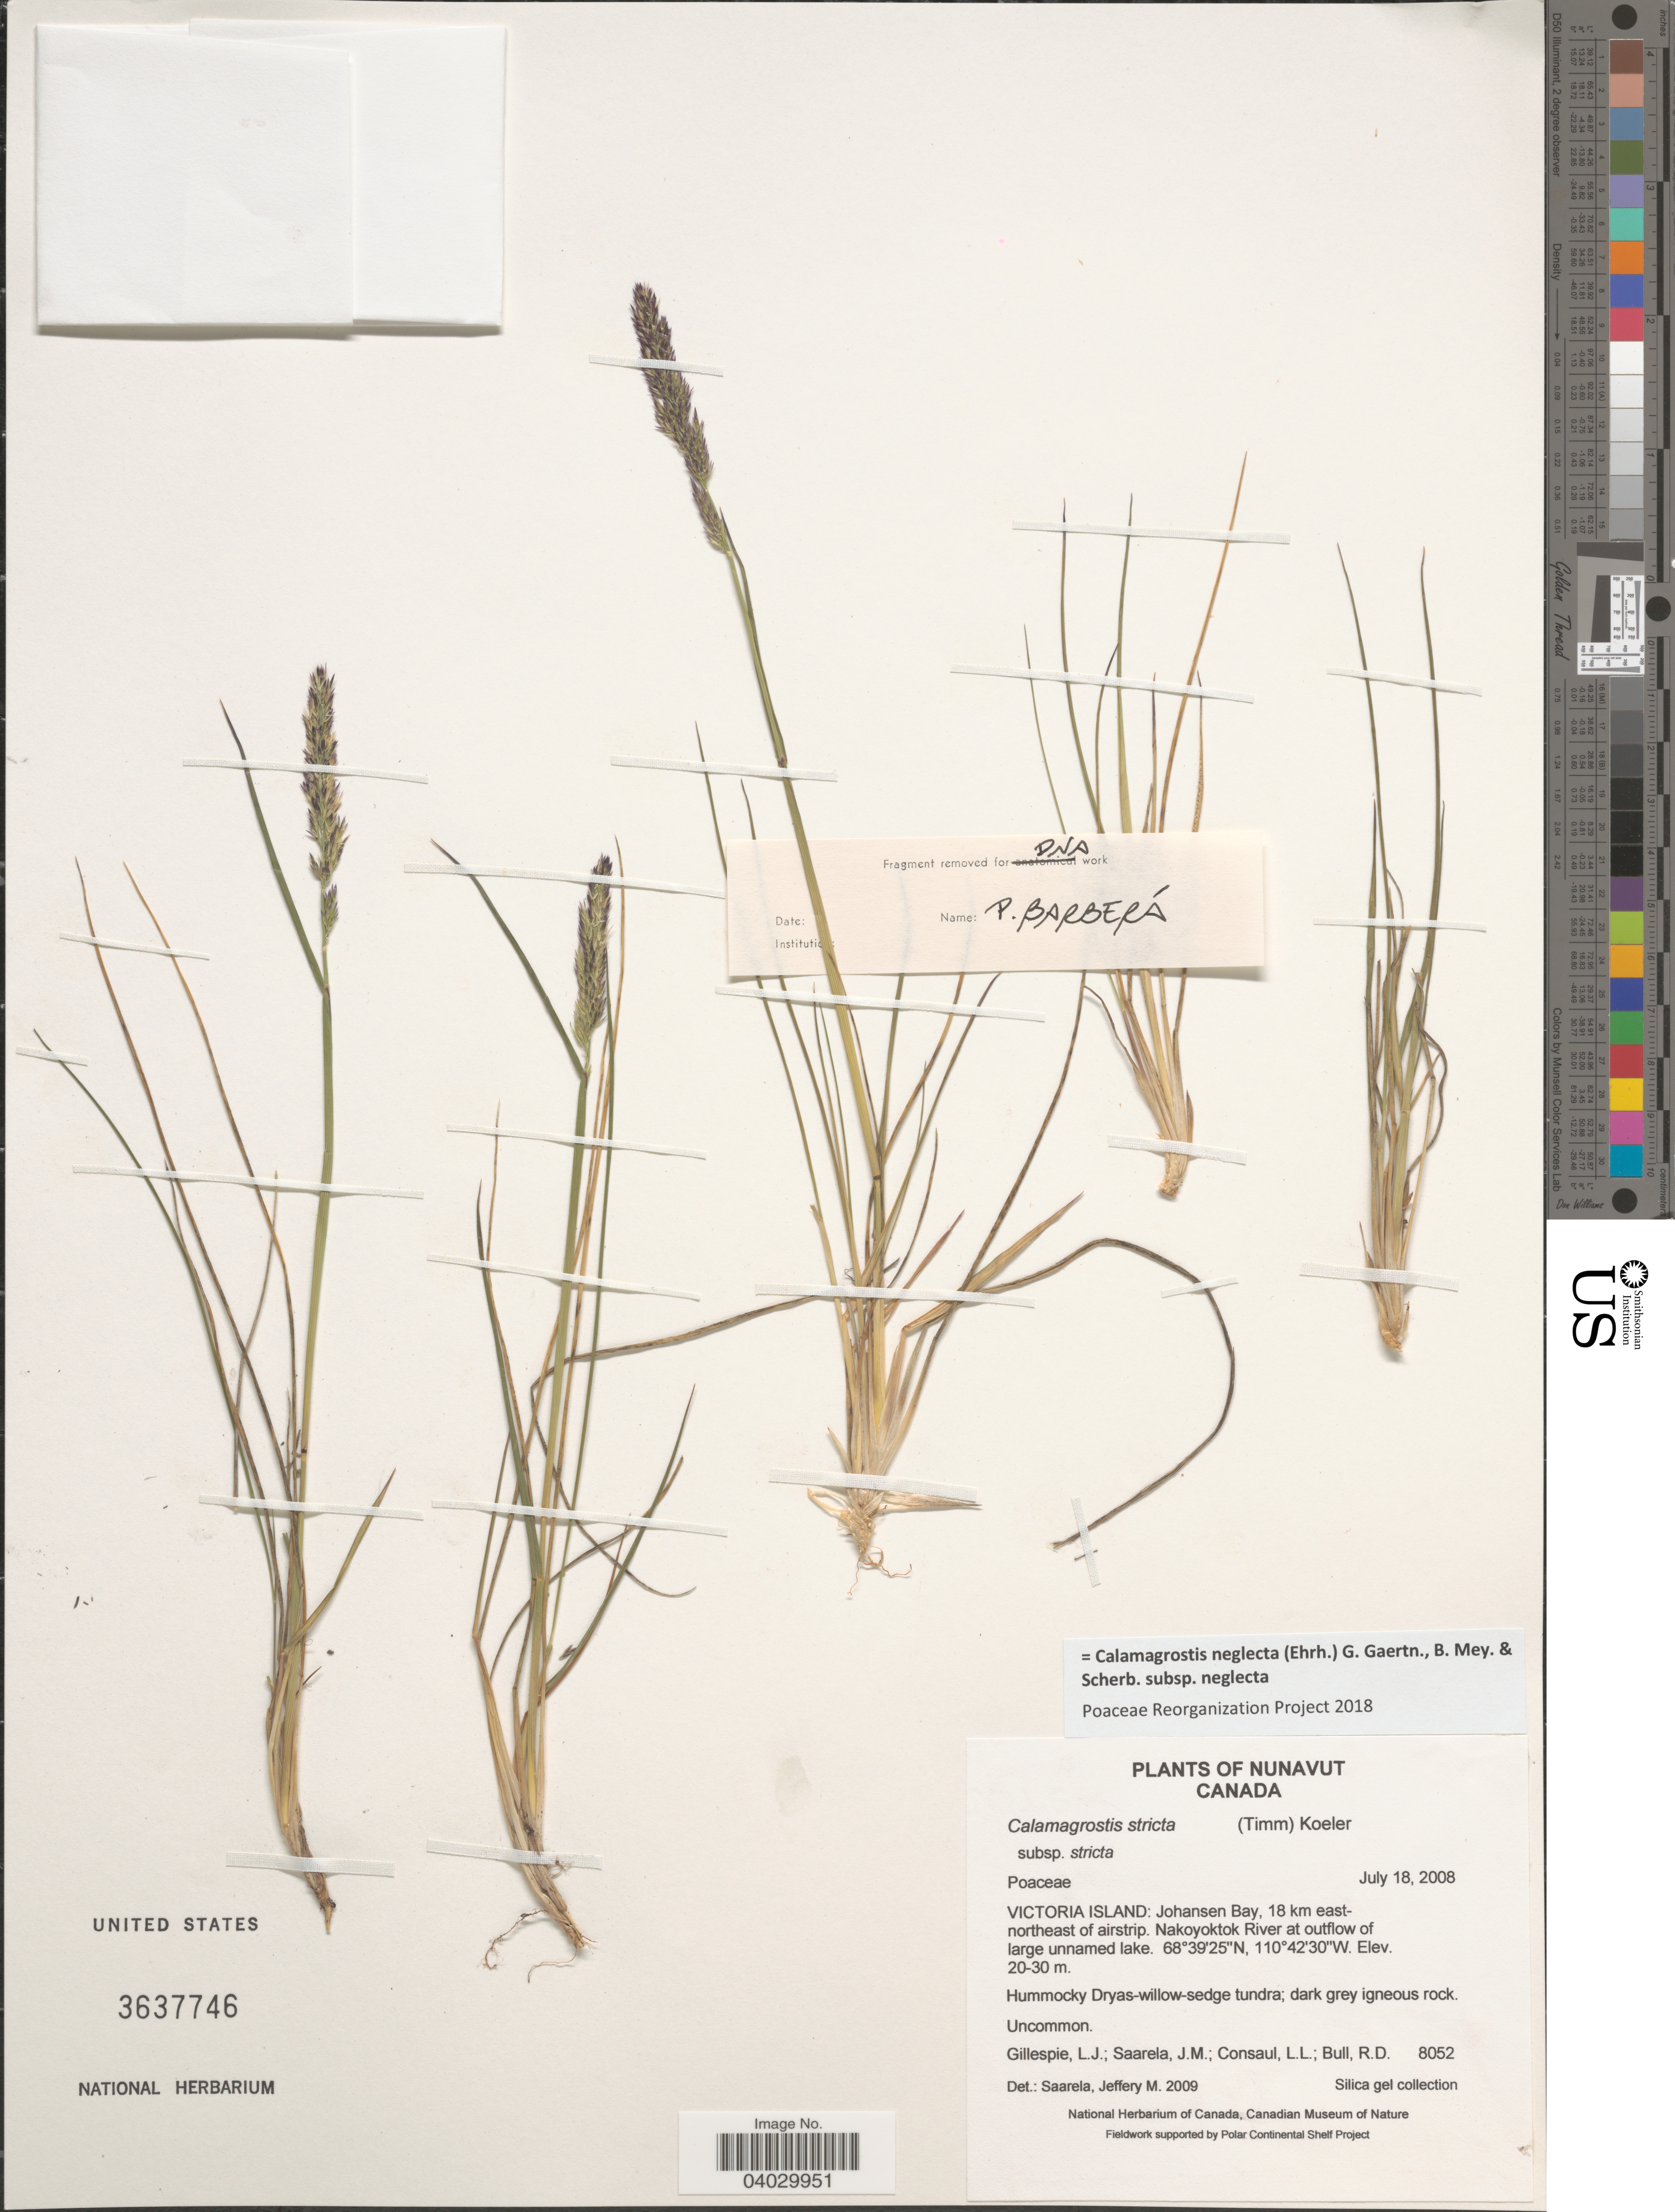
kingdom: Plantae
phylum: Tracheophyta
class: Liliopsida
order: Poales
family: Poaceae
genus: Calamagrostis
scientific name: Calamagrostis neglecta subsp. neglecta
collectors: L. Gillespie, J. Saarela, L. Consaul & R. Bull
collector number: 8052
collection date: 2008-07-18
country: Canada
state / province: Nunavut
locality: Victoria Island: Johansen Bay, 18 km east-northeast of airstrip. Nakoyoktok River at outflow of large unnamed lake. Hummocky Dryas-willow-sedge tundra.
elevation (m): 20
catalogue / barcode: US 3637746